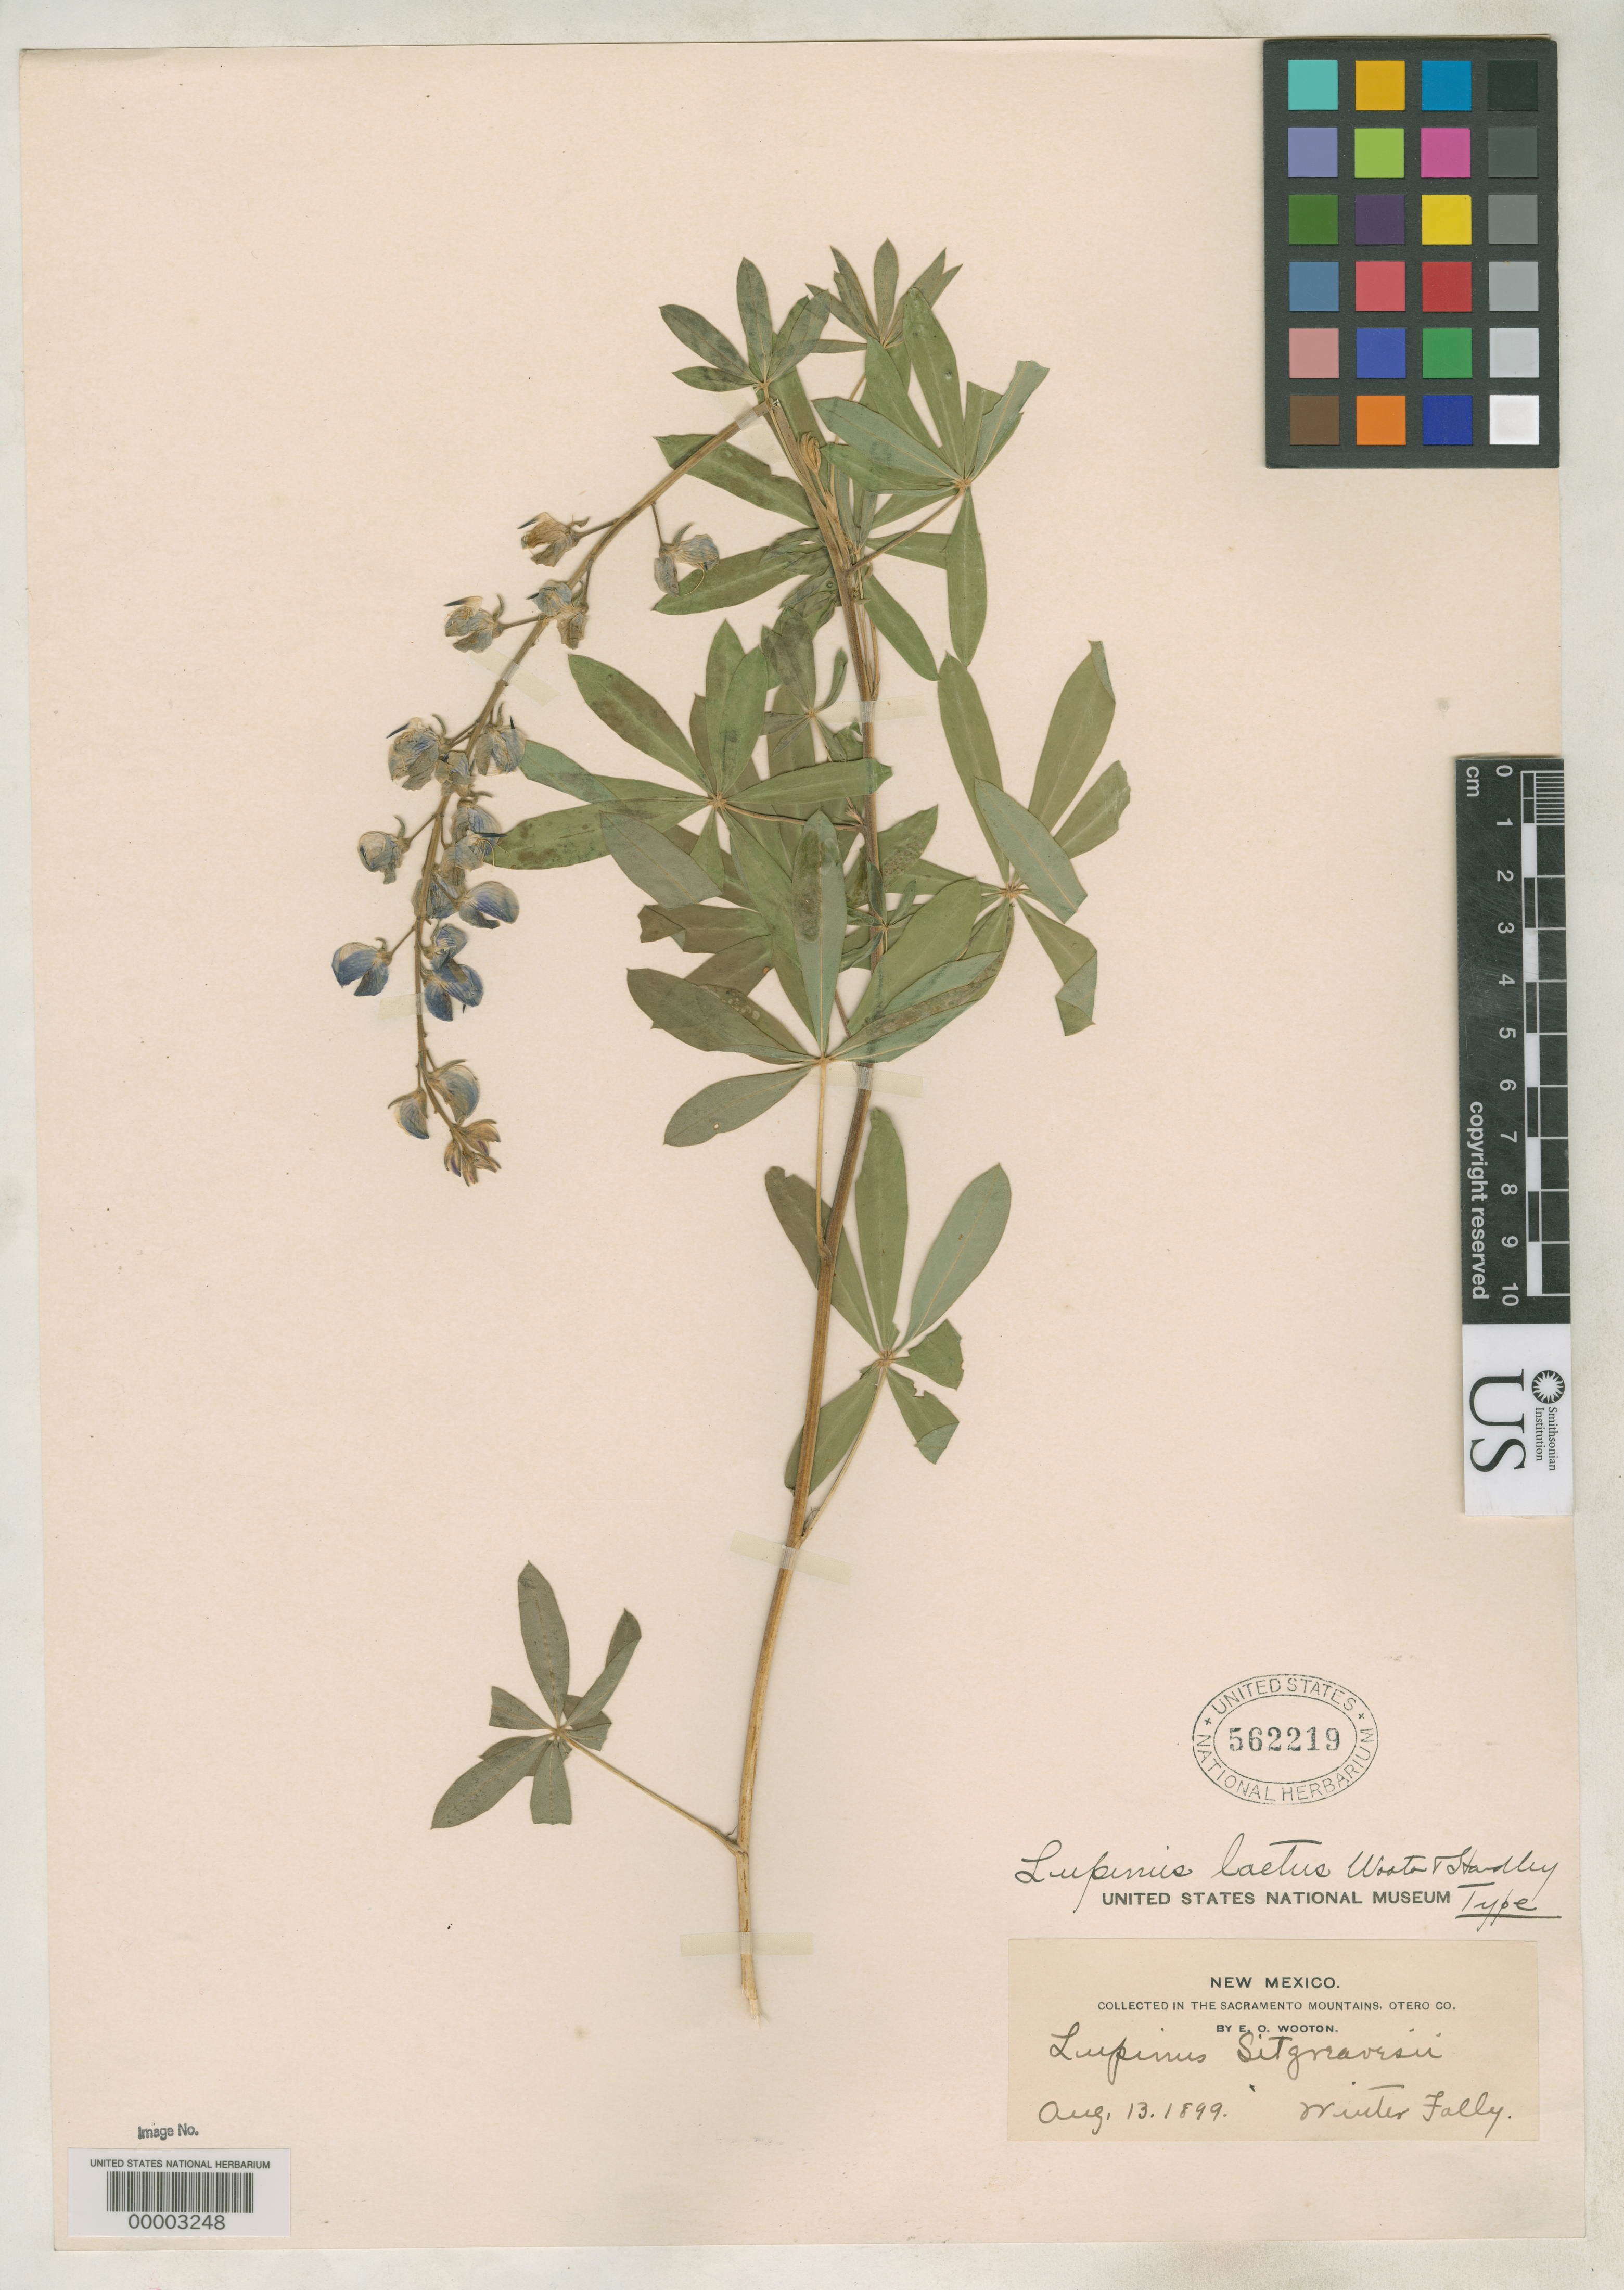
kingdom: Plantae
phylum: Tracheophyta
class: Magnoliopsida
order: Fabales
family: Fabaceae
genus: Lupinus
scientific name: Lupinus laetus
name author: Wooton & Standl.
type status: Holotype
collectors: E. O. Wooton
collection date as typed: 13 Aug 1899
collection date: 1899-08-13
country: United States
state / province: New Mexico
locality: Sacramento Mts. N of Cloudcroft, Winter Folly.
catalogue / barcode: US 562219